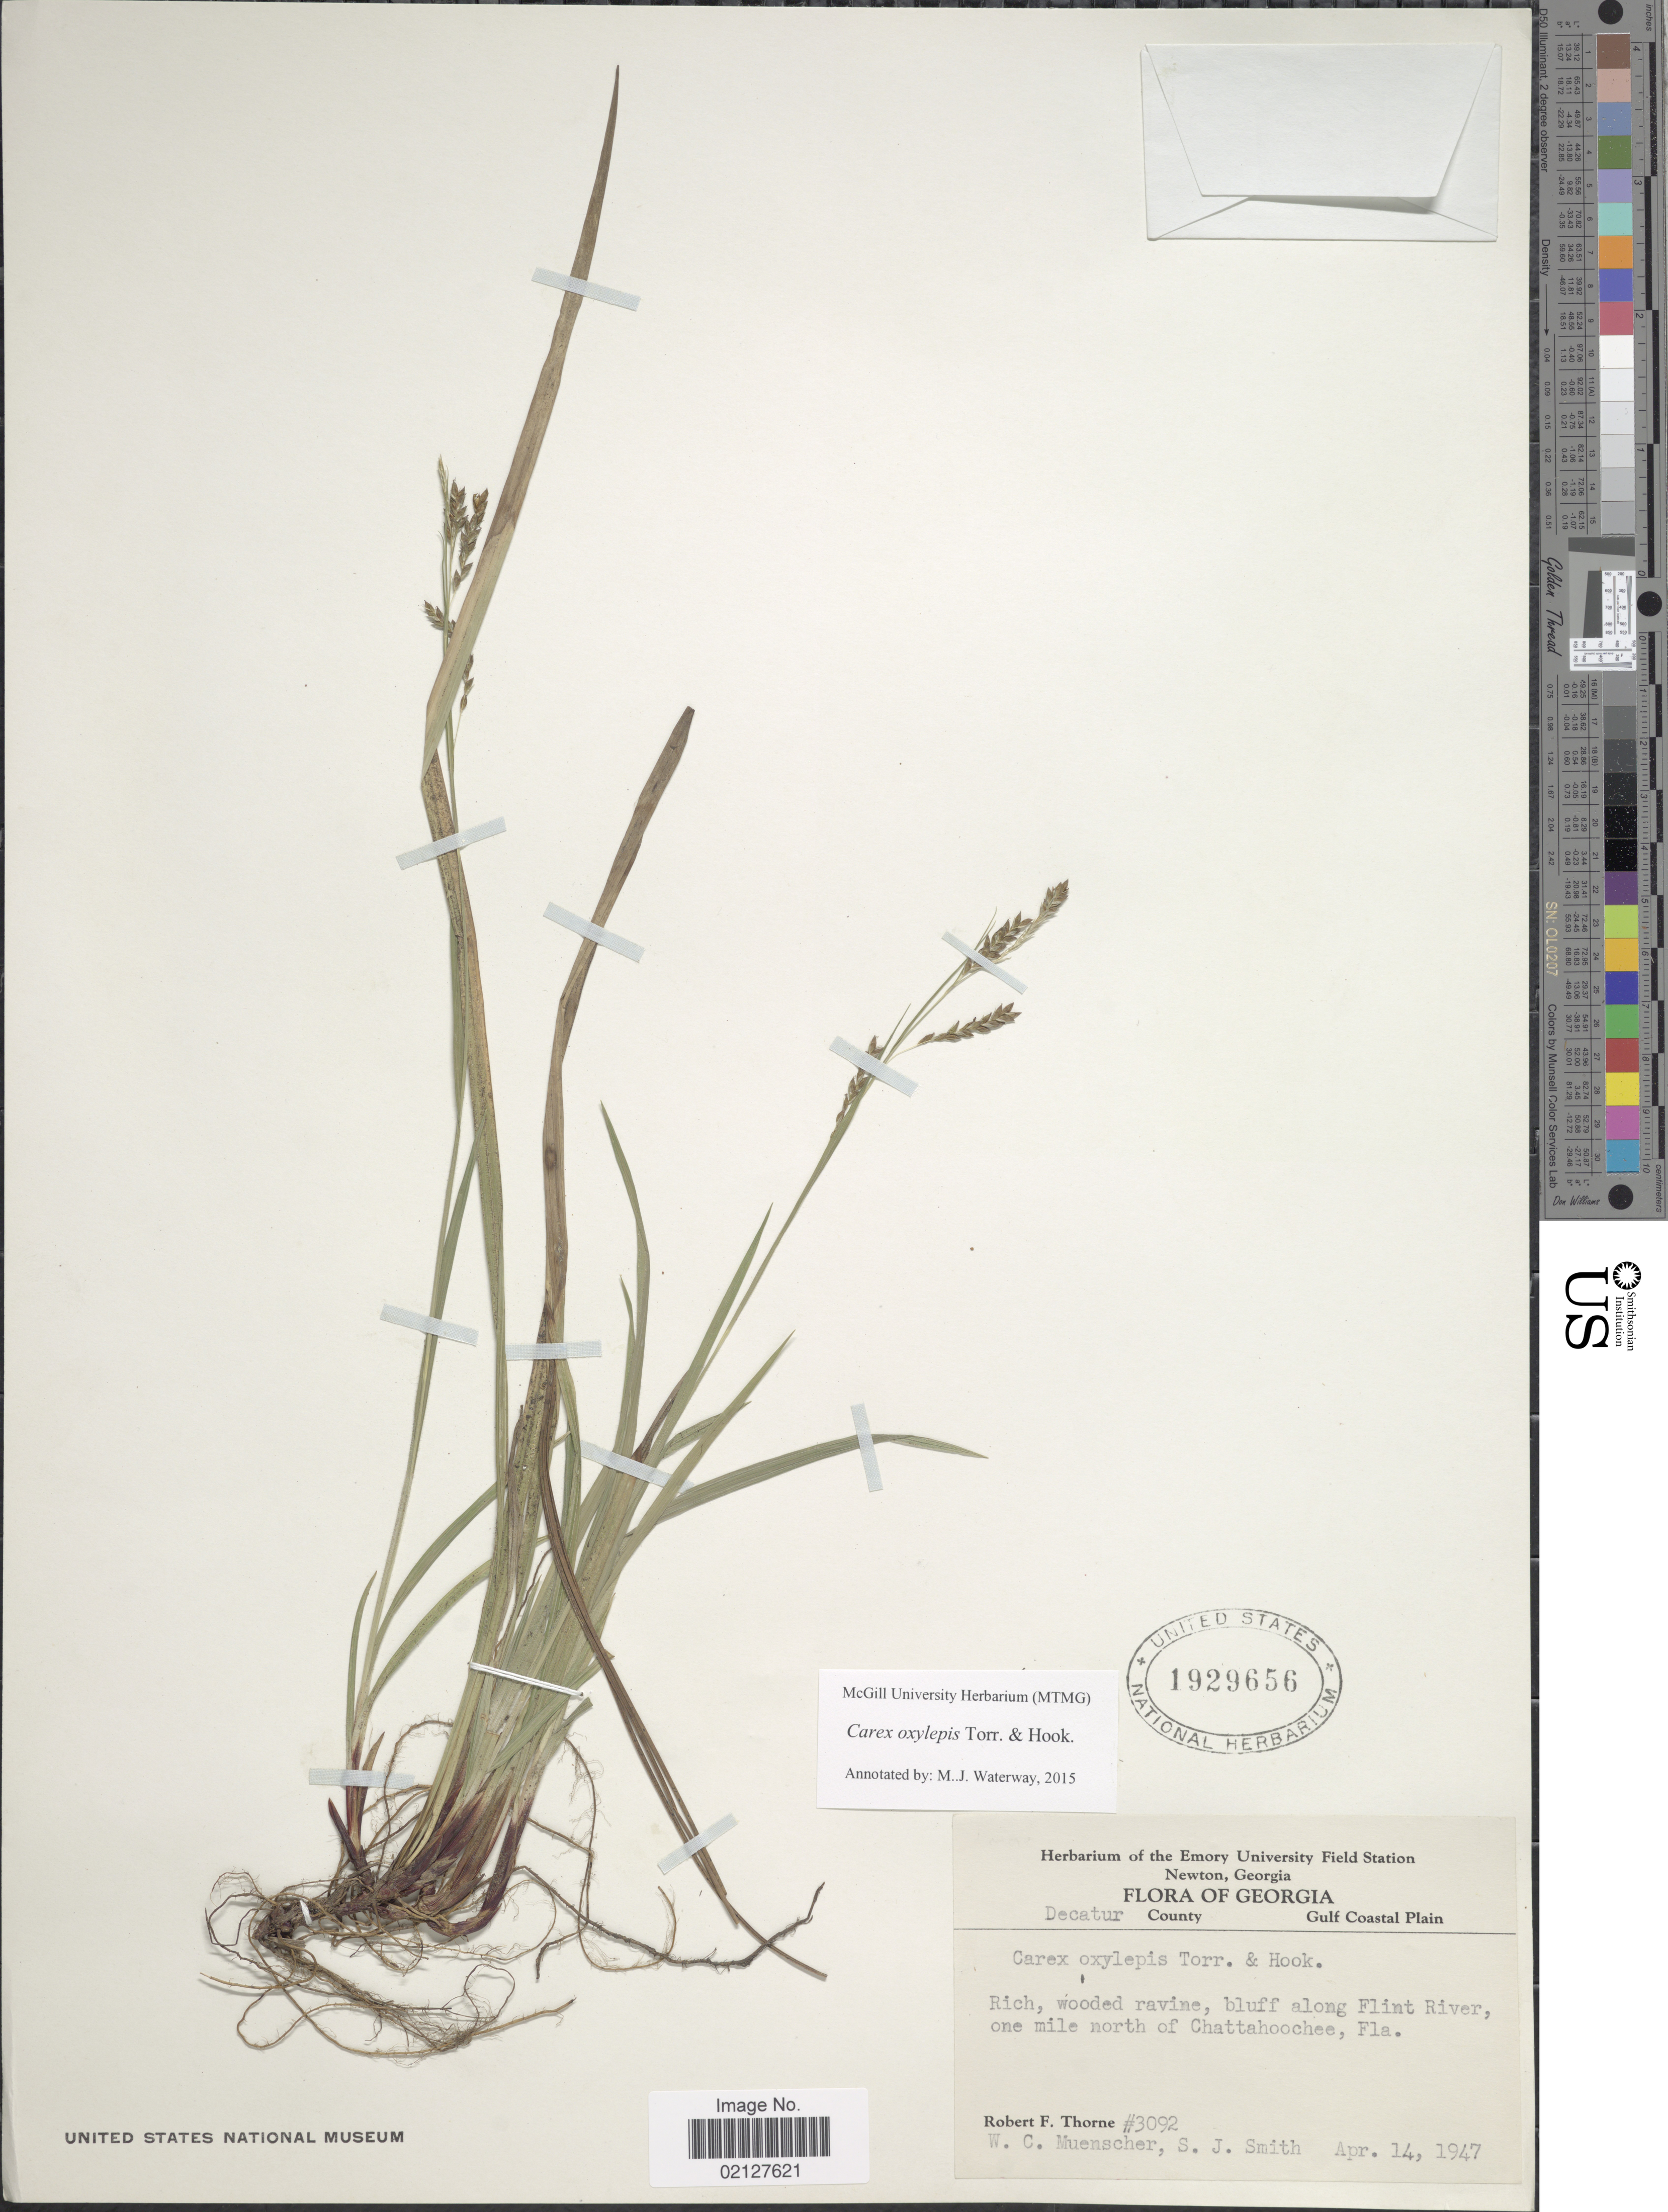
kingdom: Plantae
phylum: Tracheophyta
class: Liliopsida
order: Poales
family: Cyperaceae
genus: Carex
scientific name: Carex oxylepis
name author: Torr. & Hook.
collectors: R. F. Thorne, W. Muenscher & S. Smith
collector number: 3092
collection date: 1947-04-14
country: United States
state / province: Florida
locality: Decatur County. Gulf Coastal Plain. Along Flint River, one mile north of Chattahoochee.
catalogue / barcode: US 1929656